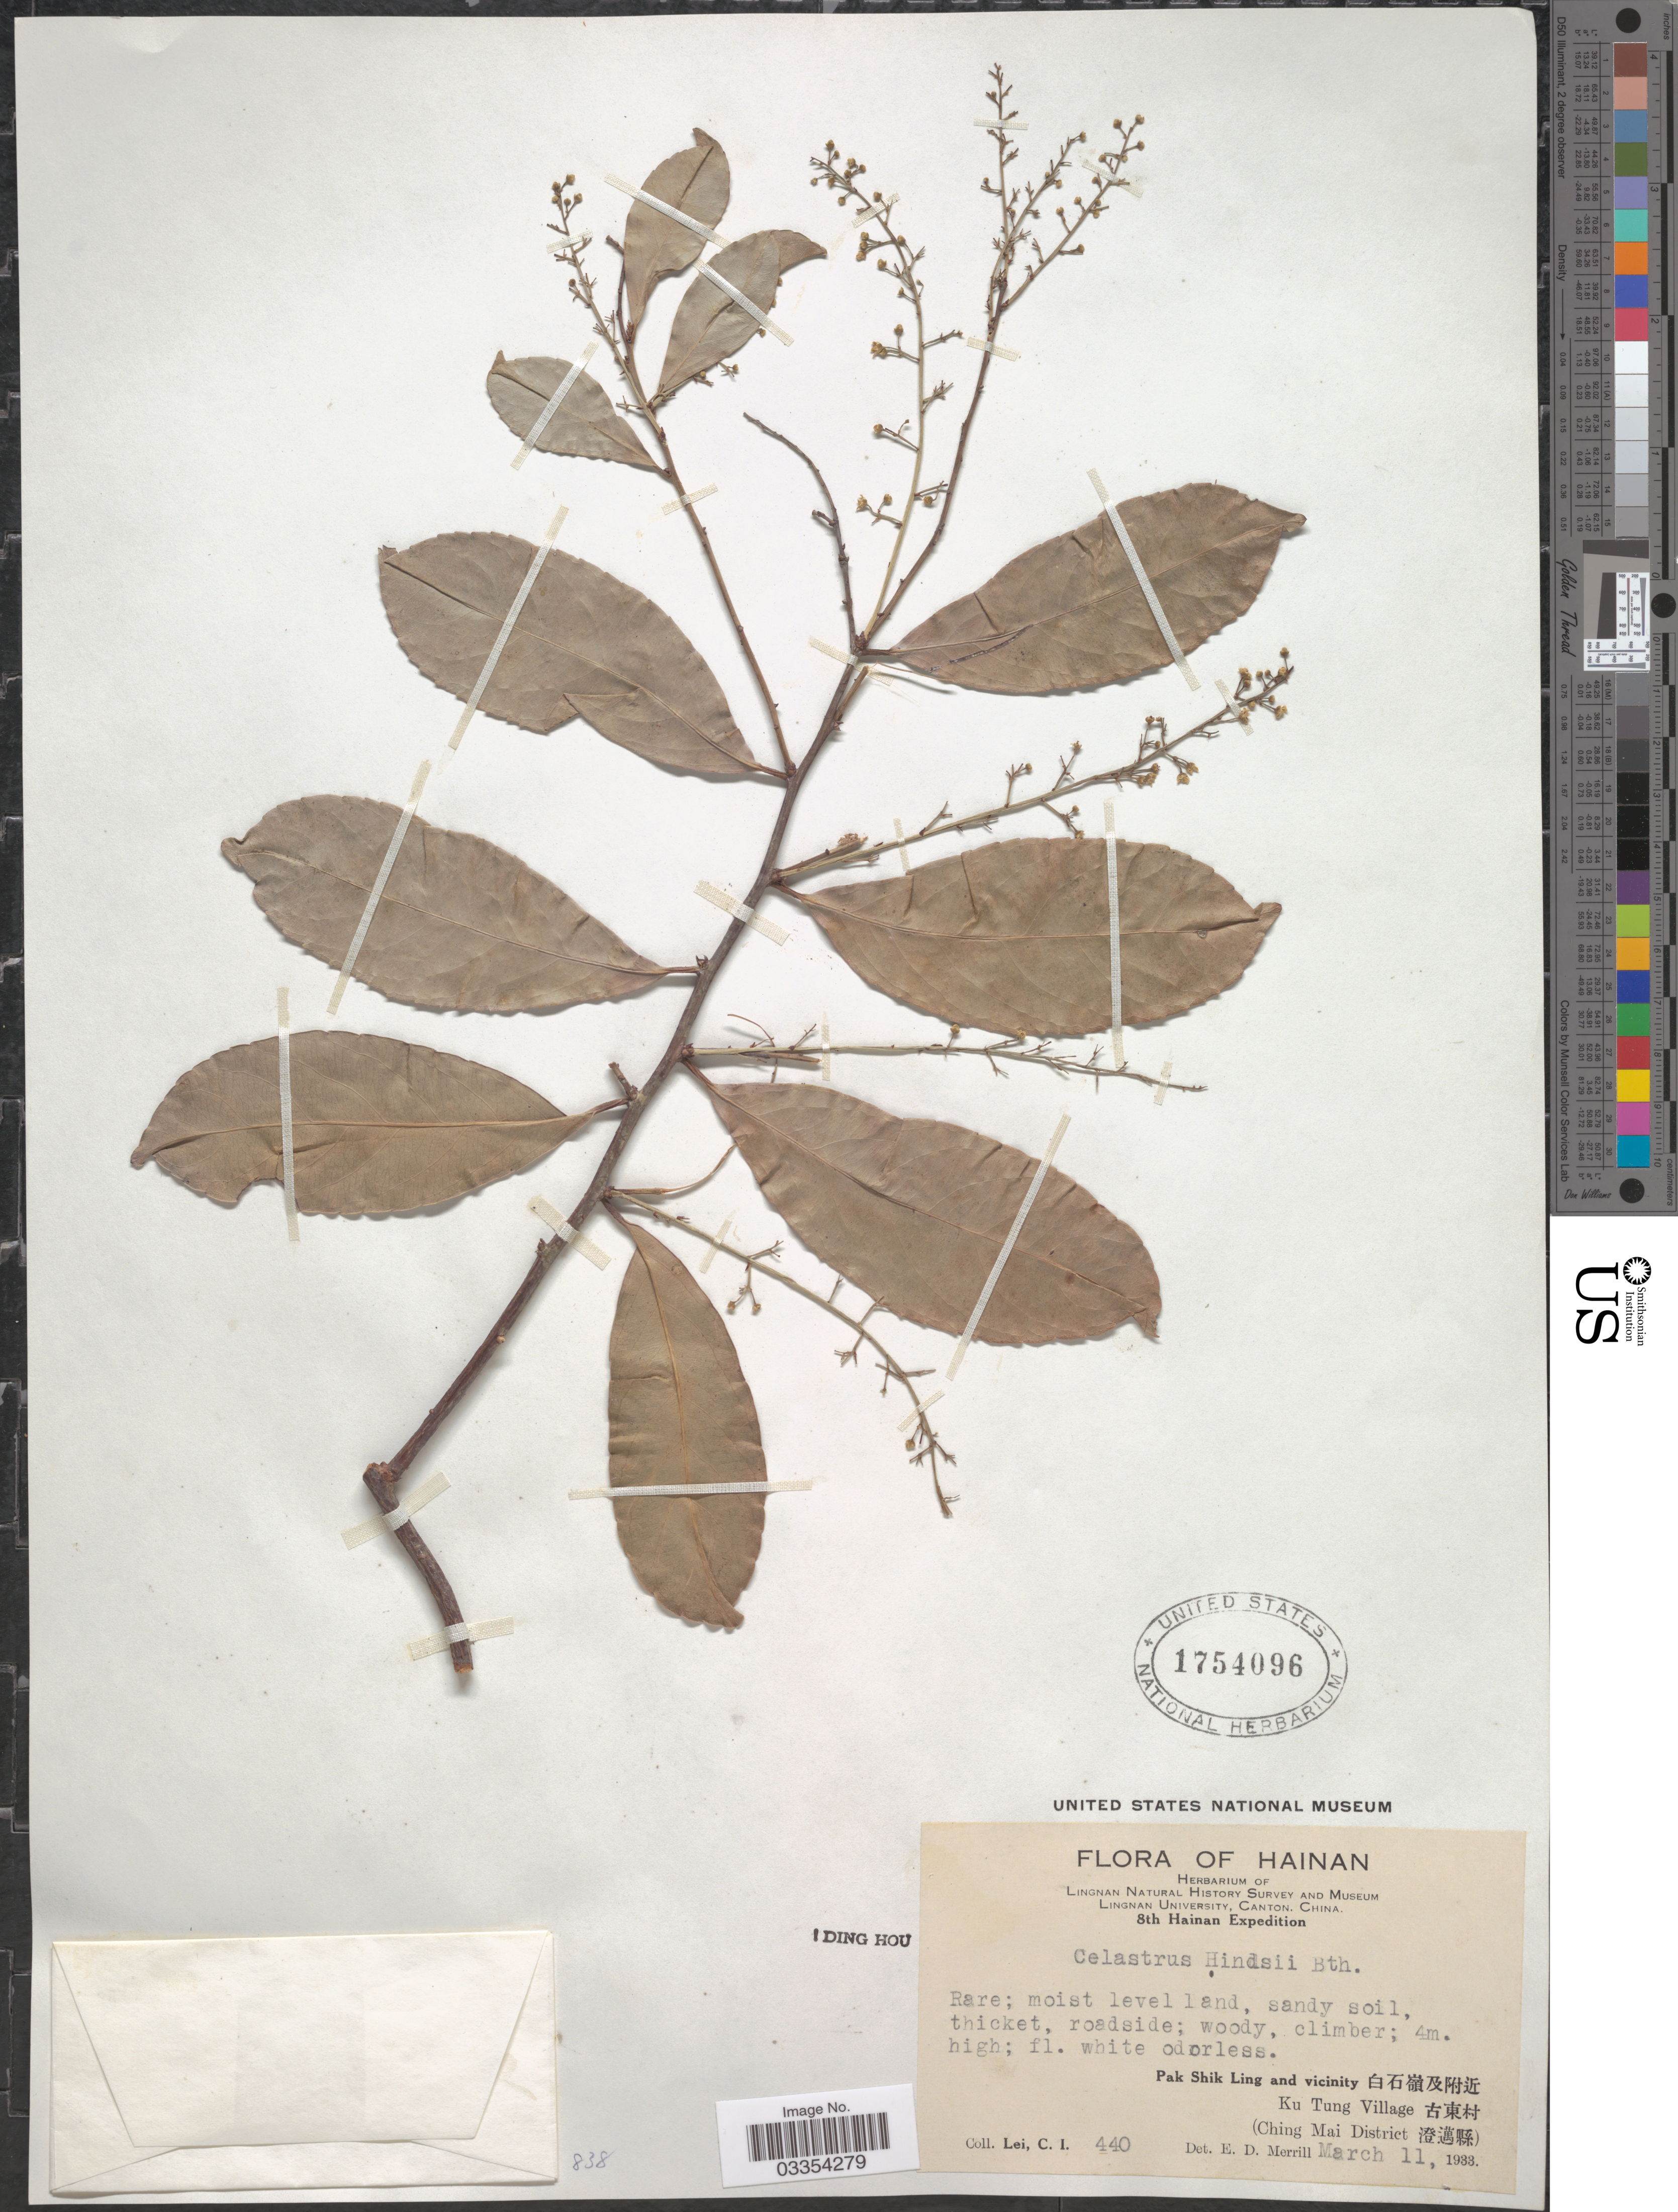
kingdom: Plantae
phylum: Tracheophyta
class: Magnoliopsida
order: Celastrales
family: Celastraceae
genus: Celastrus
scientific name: Celastrus hindsii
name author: Benth.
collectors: C. I. Lei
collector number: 440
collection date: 1933-03-11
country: China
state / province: Hainan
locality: Pak Shik Ling and vicinity X. Ku Tung Village X. (Ching Mai District X).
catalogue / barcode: US 1754096